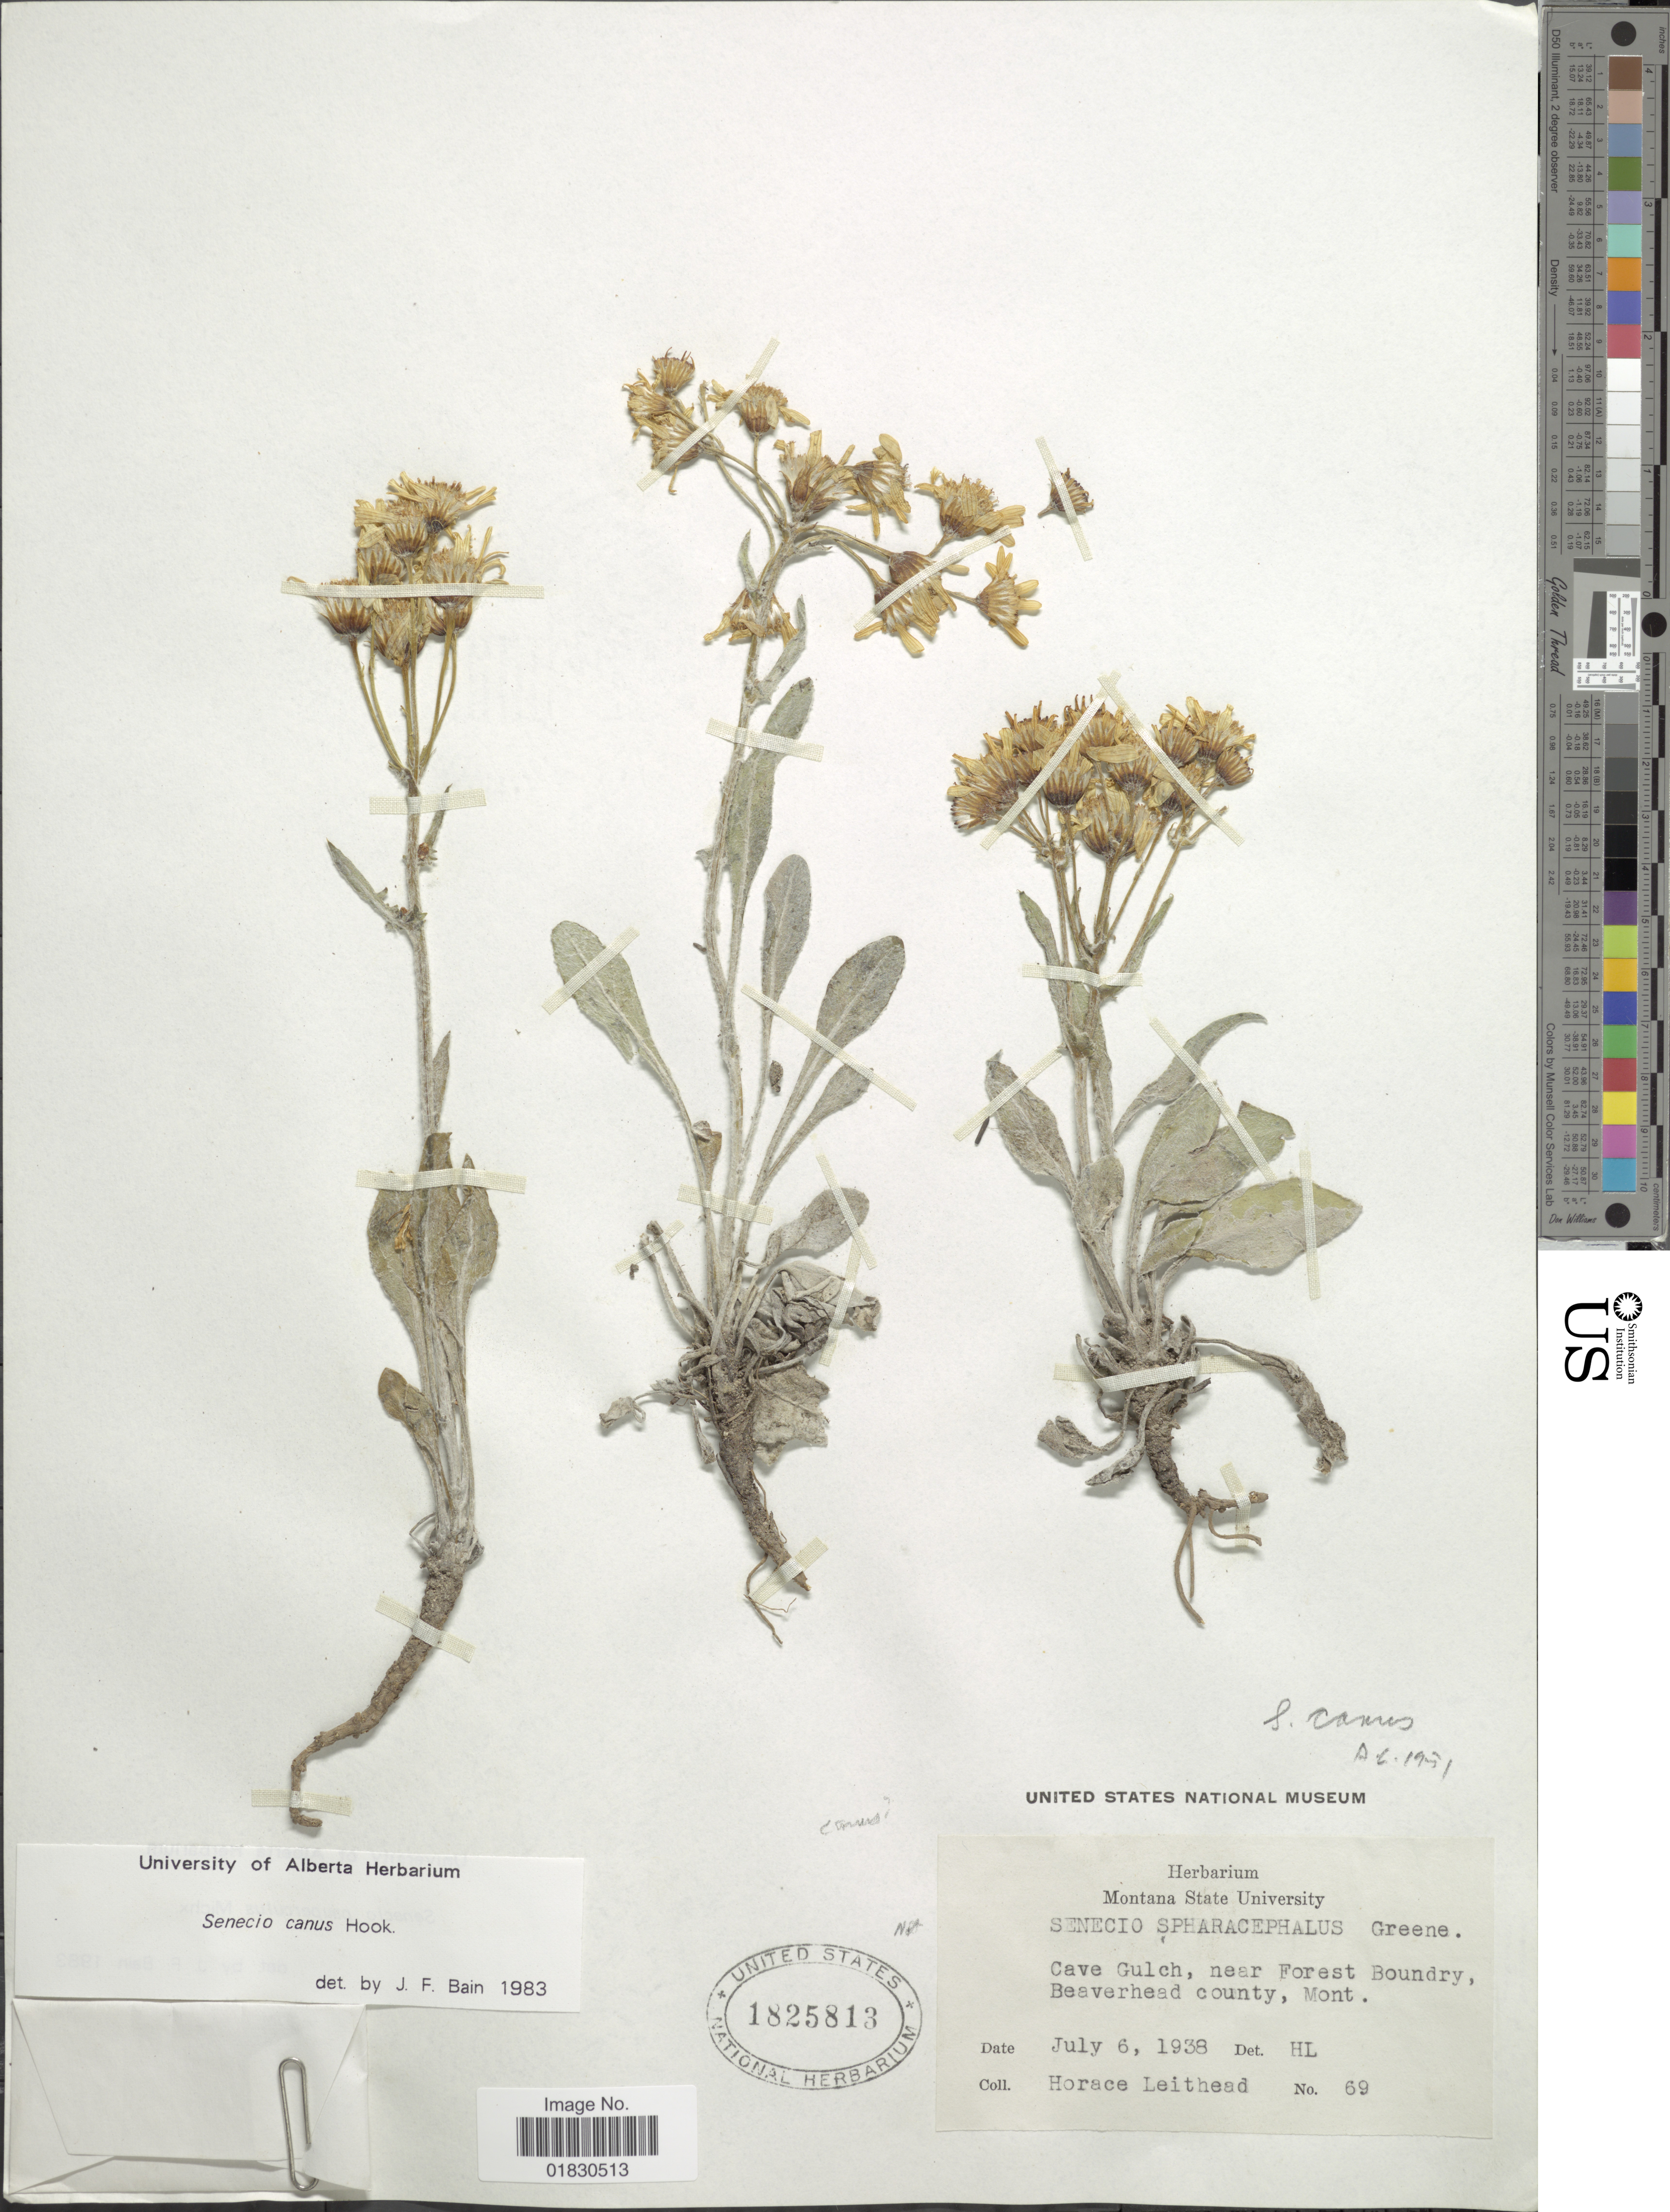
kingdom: Plantae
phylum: Tracheophyta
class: Magnoliopsida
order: Asterales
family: Asteraceae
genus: Packera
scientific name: Packera cana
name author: (Hook.) W.A. Weber & Á. Löve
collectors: H. Leithead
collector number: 69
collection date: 1938-07-06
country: United States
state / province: Montana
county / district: Beaverhead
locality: Cave Gulch, near Forest Boundary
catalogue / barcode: US 1825813